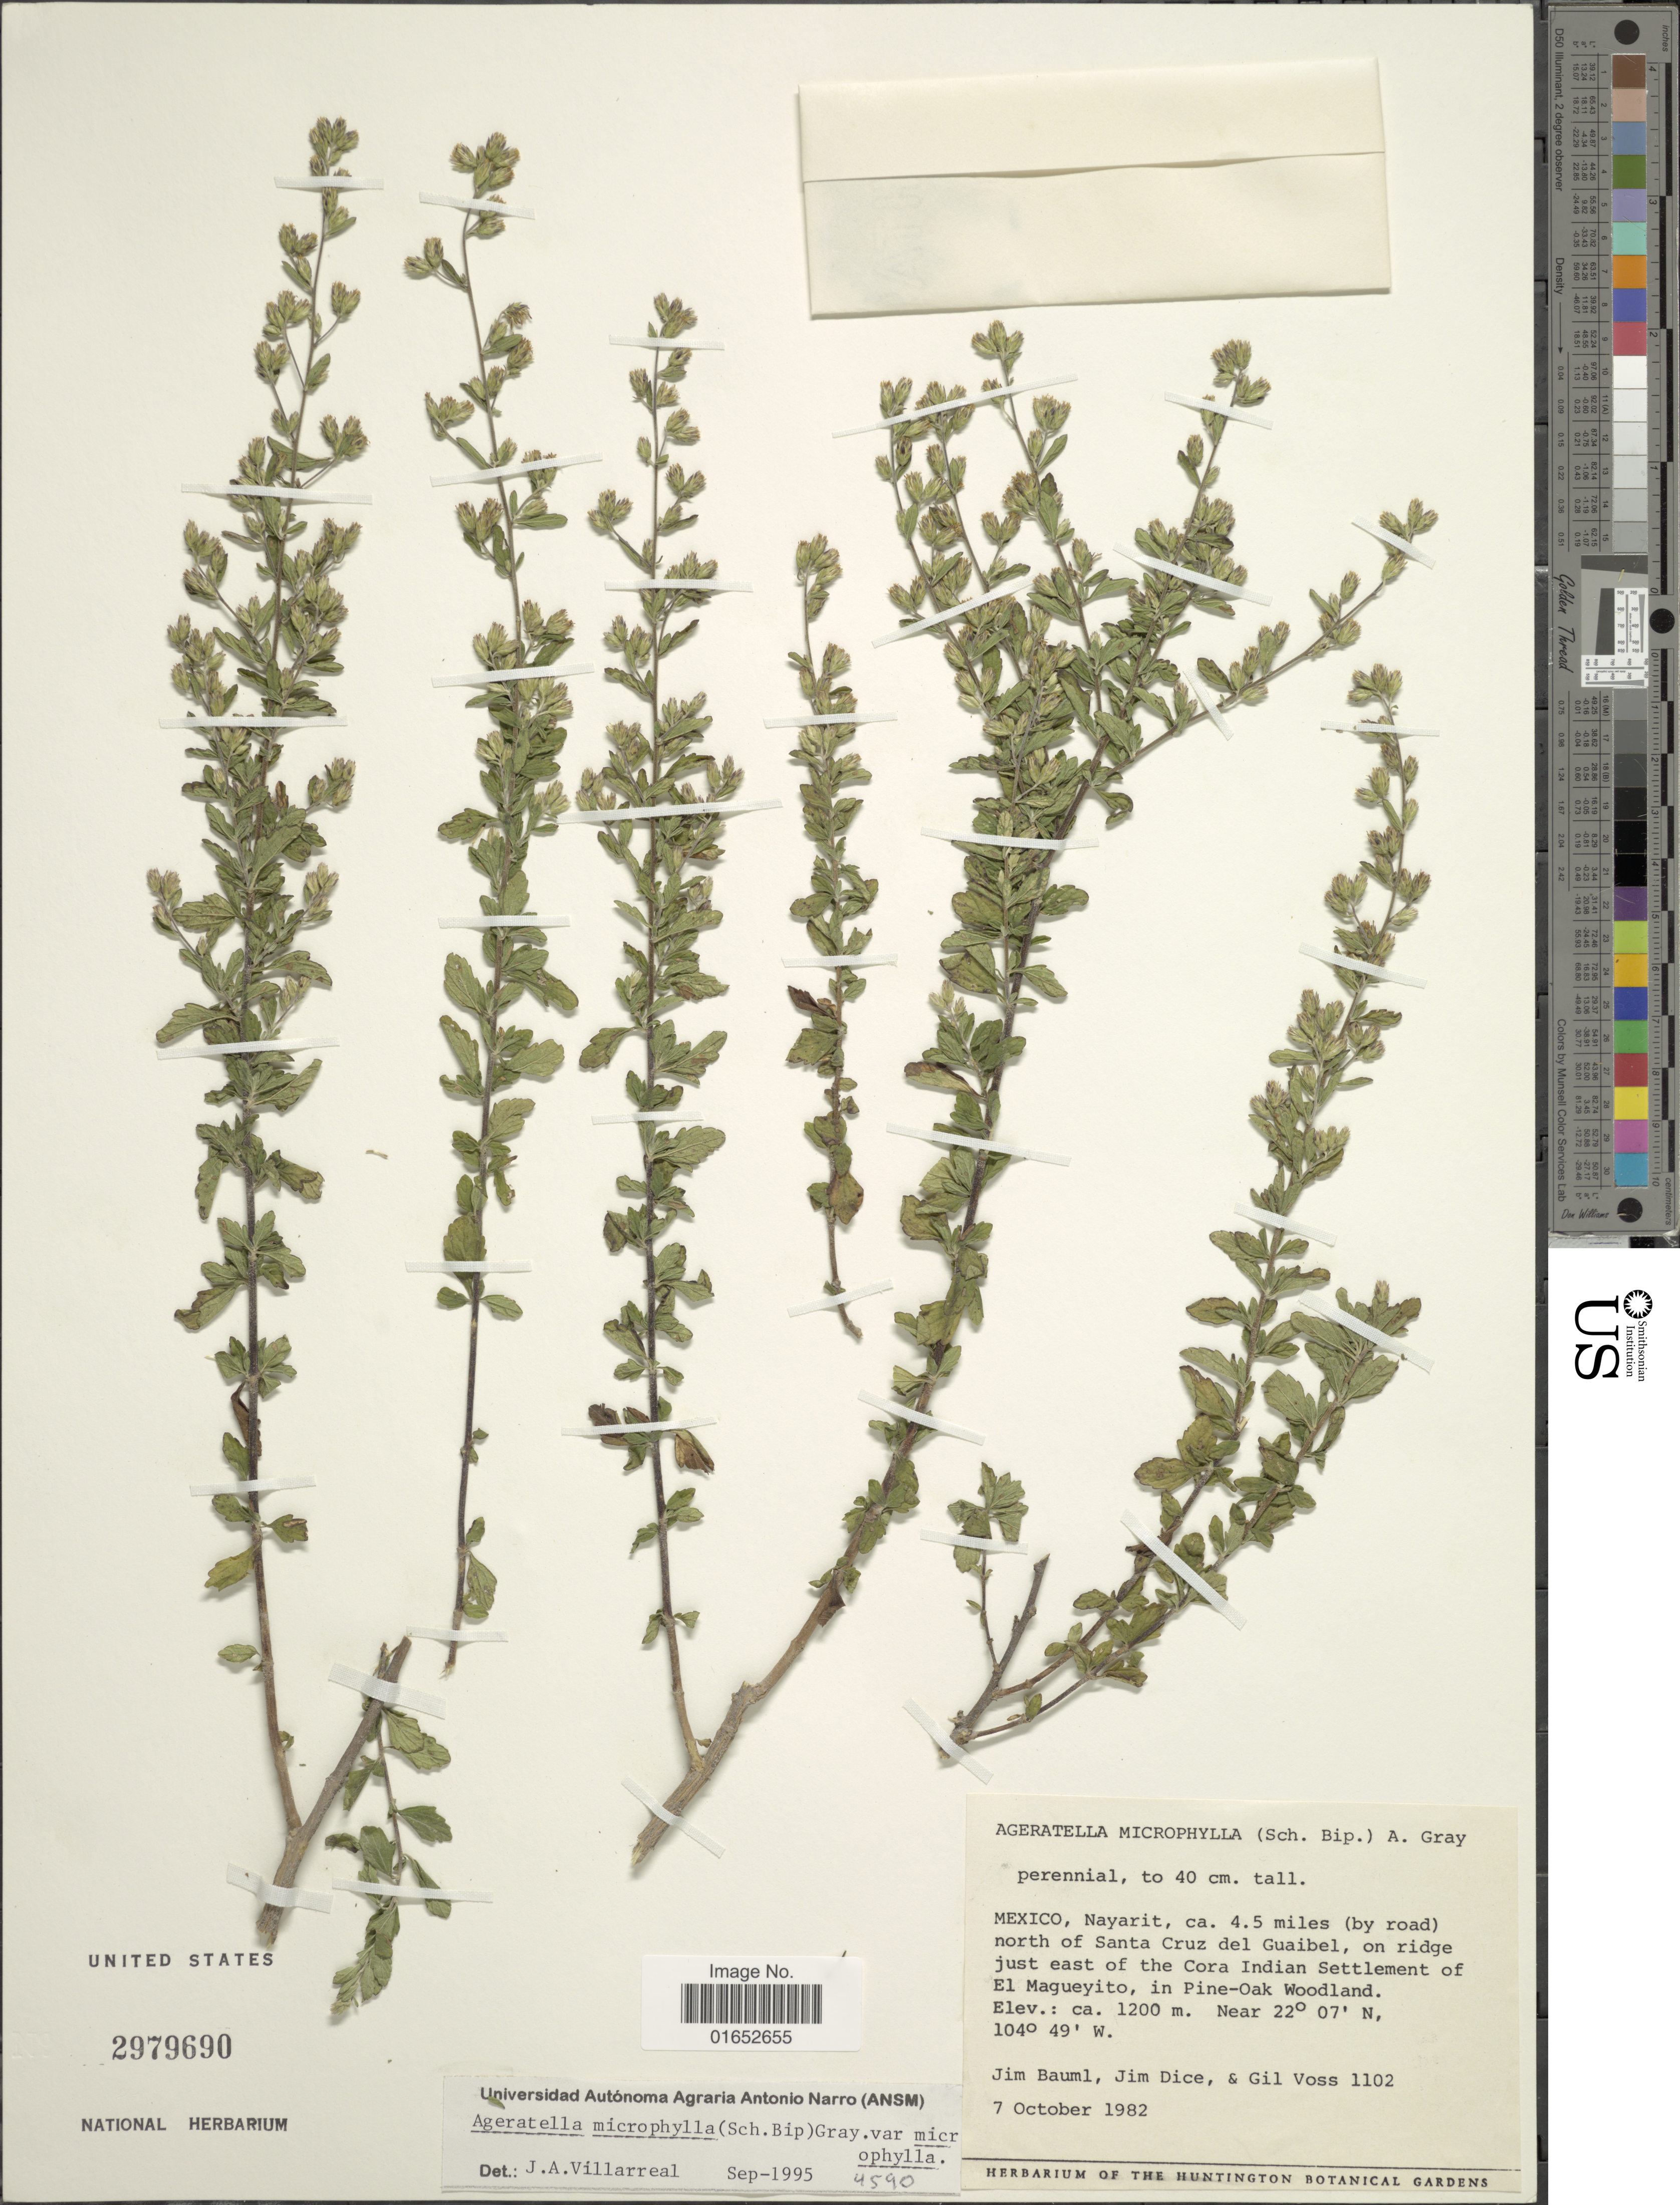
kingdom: Plantae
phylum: Tracheophyta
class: Magnoliopsida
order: Asterales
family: Asteraceae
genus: Ageratella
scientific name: Ageratella microphylla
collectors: J. Bauml, J. Dice & G. Voss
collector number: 1102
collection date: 1982-10-07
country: Mexico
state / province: Nayarit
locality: Ca. 4.5 miles (by road) north of Santa Cruz del Guaibel, on ridge just east of the Cora Indian Settelement of El Magueyito, In Pine-oak Woodland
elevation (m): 1200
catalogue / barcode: US 2979690